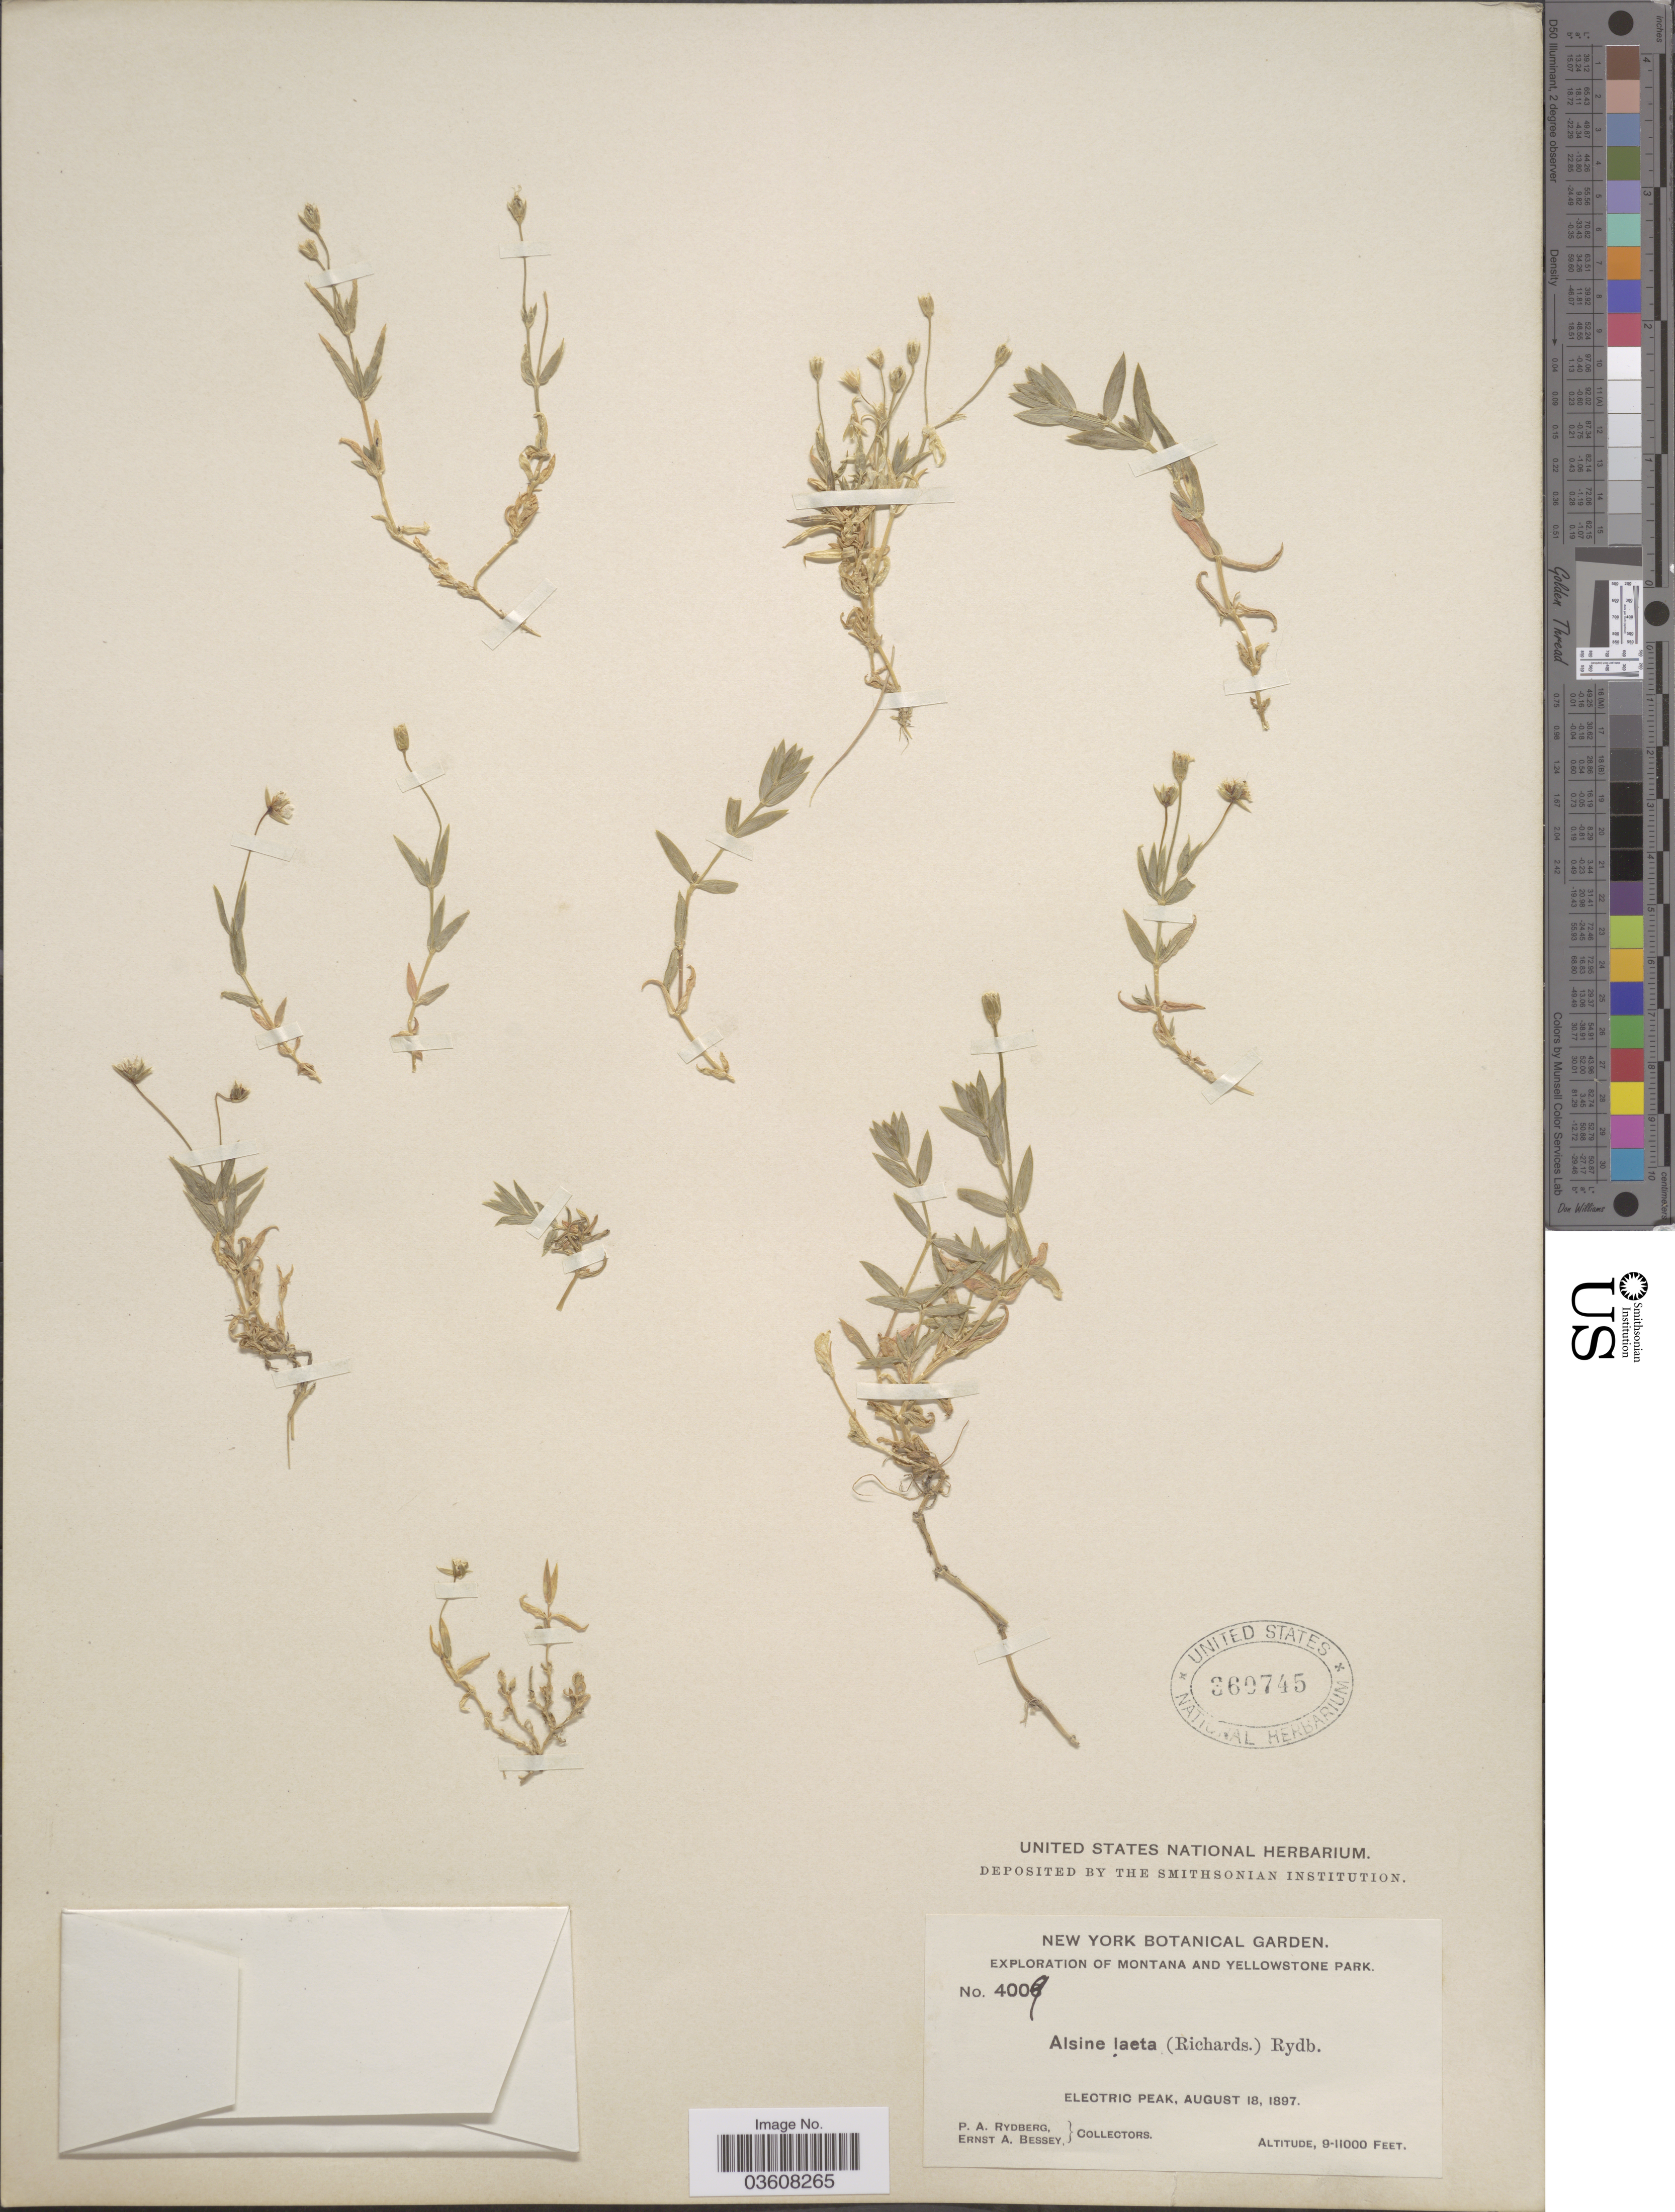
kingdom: Plantae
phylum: Tracheophyta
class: Magnoliopsida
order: Caryophyllales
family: Caryophyllaceae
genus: Stellaria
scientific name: Stellaria laeta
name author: Richards.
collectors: P. A. Rydberg & E. A. Bessey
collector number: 4009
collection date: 1897-08-18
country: United States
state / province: Montana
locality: Yellowstone Park. Electric Peak.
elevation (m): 2743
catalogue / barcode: US 360745